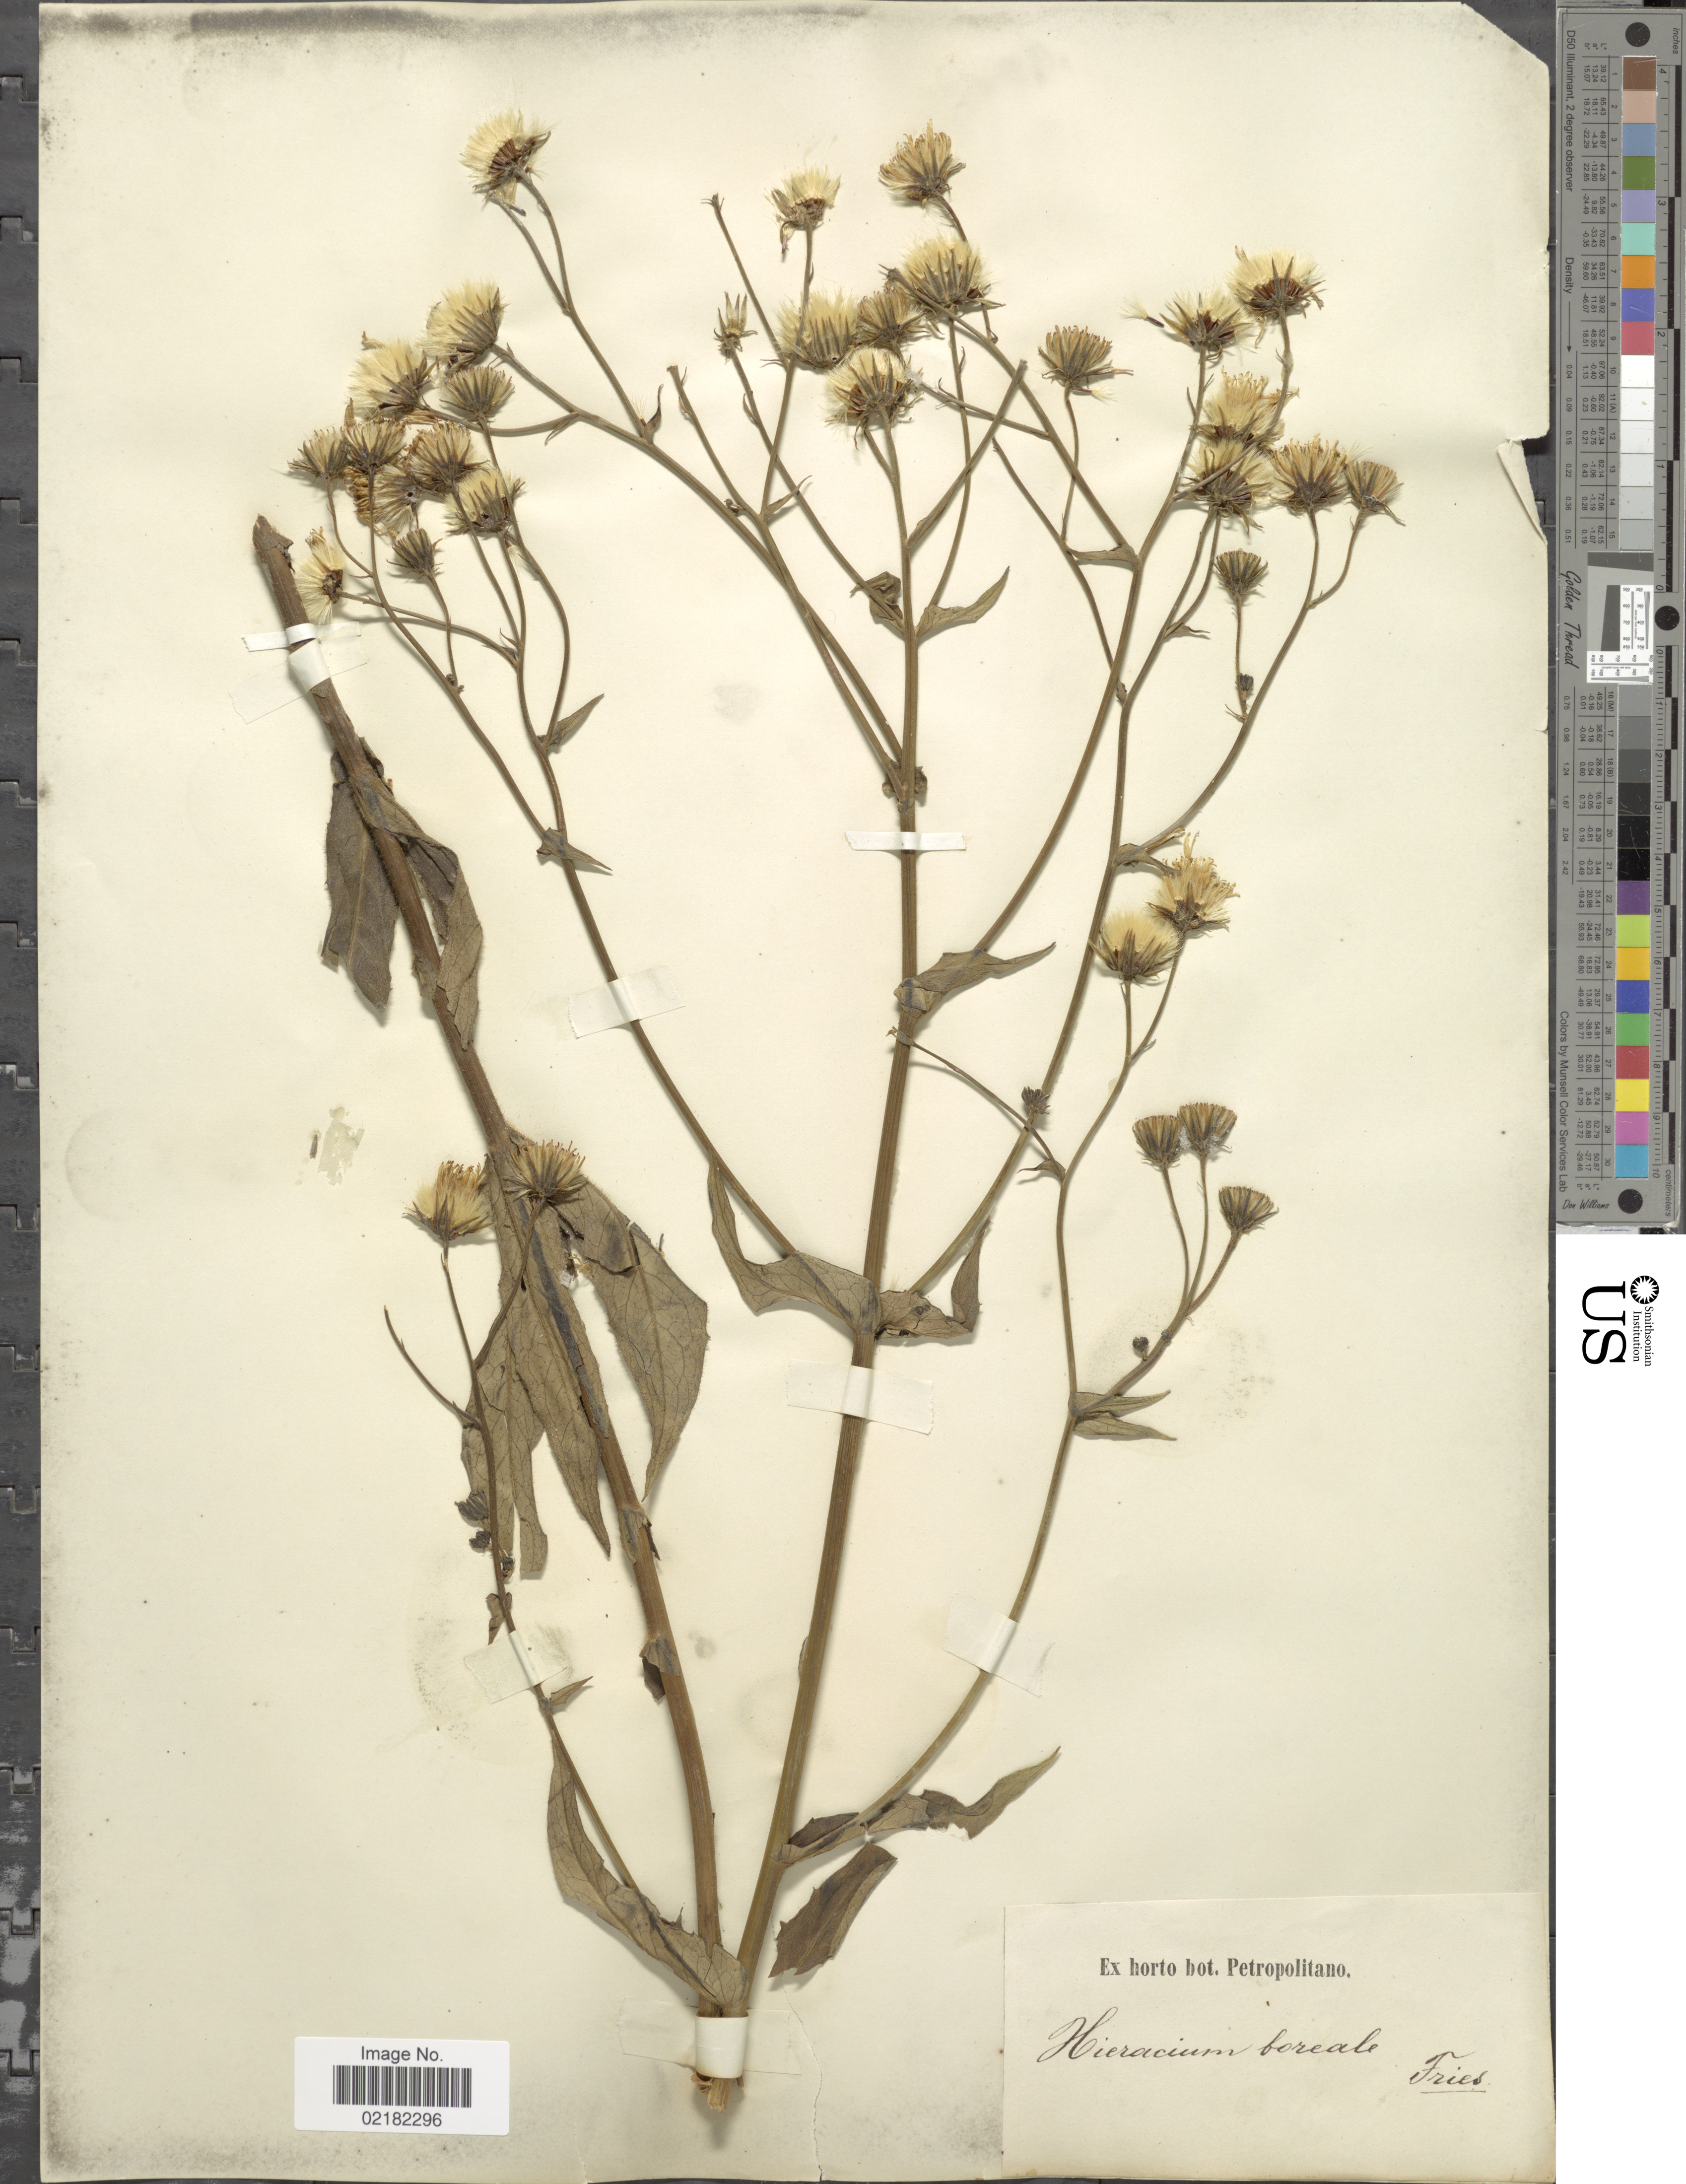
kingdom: Plantae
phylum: Tracheophyta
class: Magnoliopsida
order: Asterales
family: Asteraceae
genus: Hieracium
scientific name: Hieracium sabaudum subsp. boreale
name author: (Fr.) Hayek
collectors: ex Horto Bot. Petropolitano